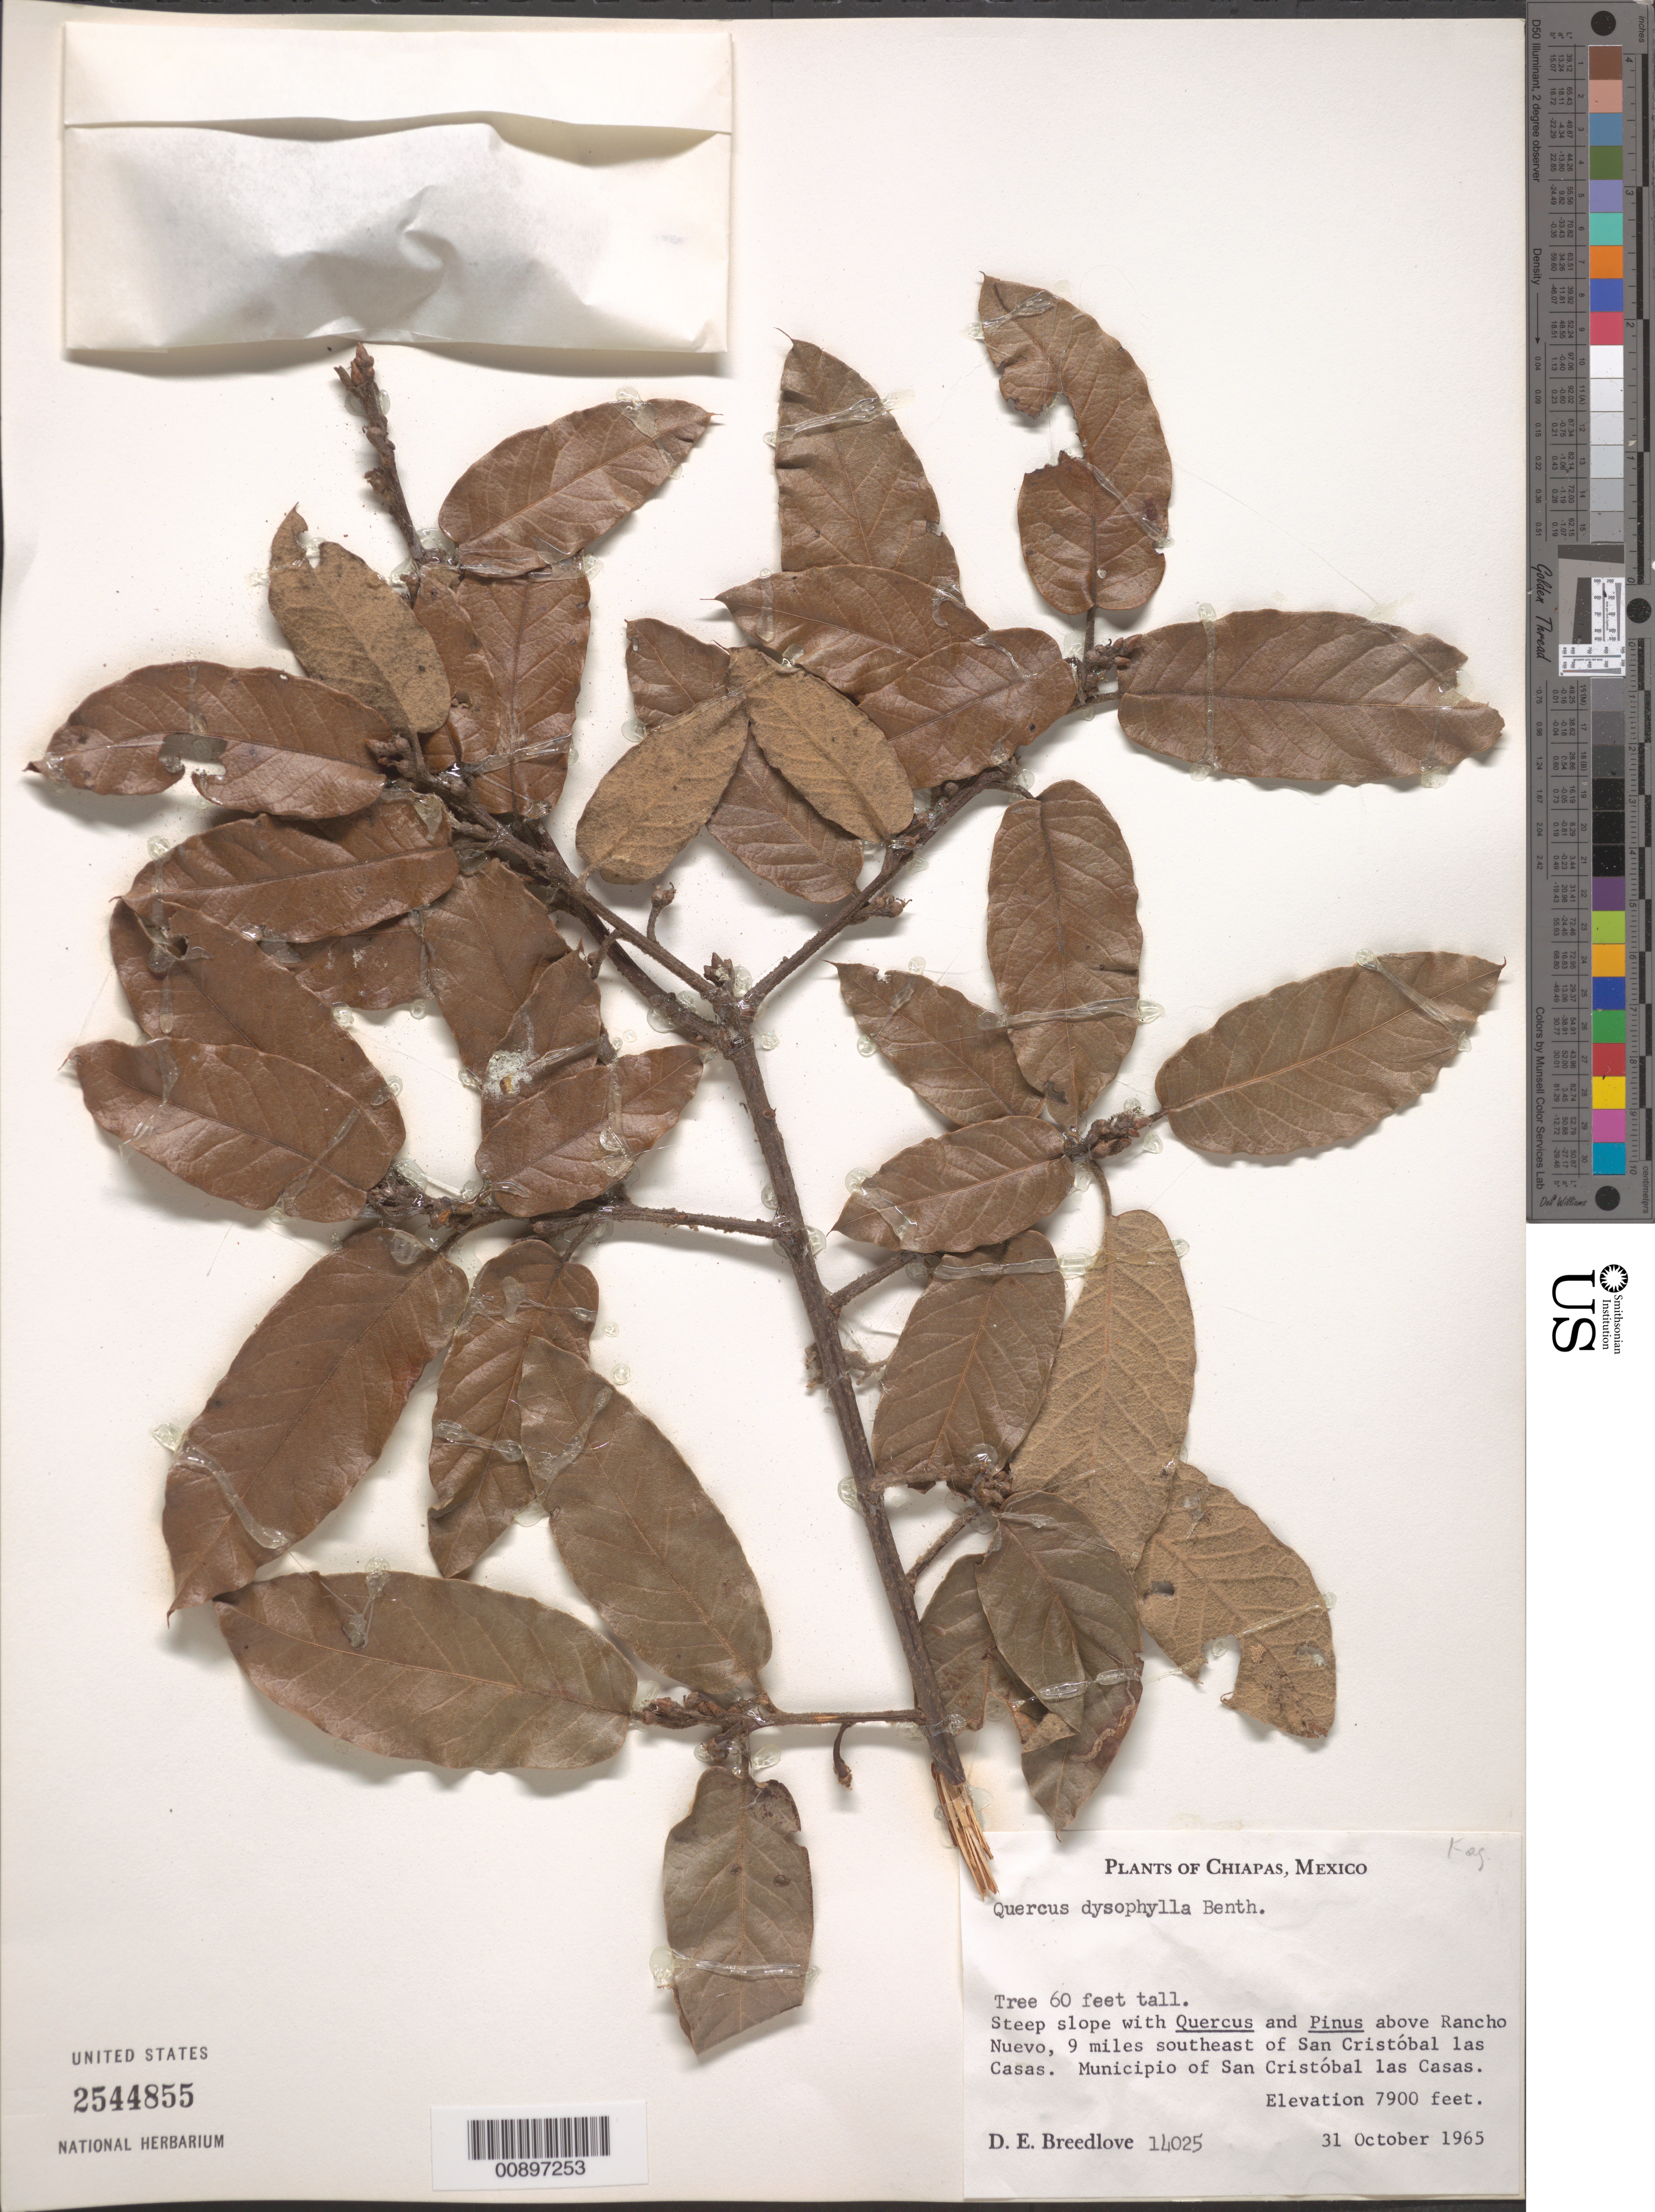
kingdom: Plantae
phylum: Tracheophyta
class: Magnoliopsida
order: Fagales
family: Fagaceae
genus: Quercus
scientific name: Quercus dysophylla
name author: Benth.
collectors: D. E. Breedlove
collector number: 14025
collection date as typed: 31 Oct 1965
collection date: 1965-10-31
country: Mexico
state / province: Chiapas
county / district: San Cristóbal de las Casas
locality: Above Rancho Nuevo, 9 miles southeast of San Cristóbal las Casas. Municipio of San Cristóbal de las Casas, Chiapas.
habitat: Steep slope with Quercus and Pinus.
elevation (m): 2408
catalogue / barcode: US 2544855